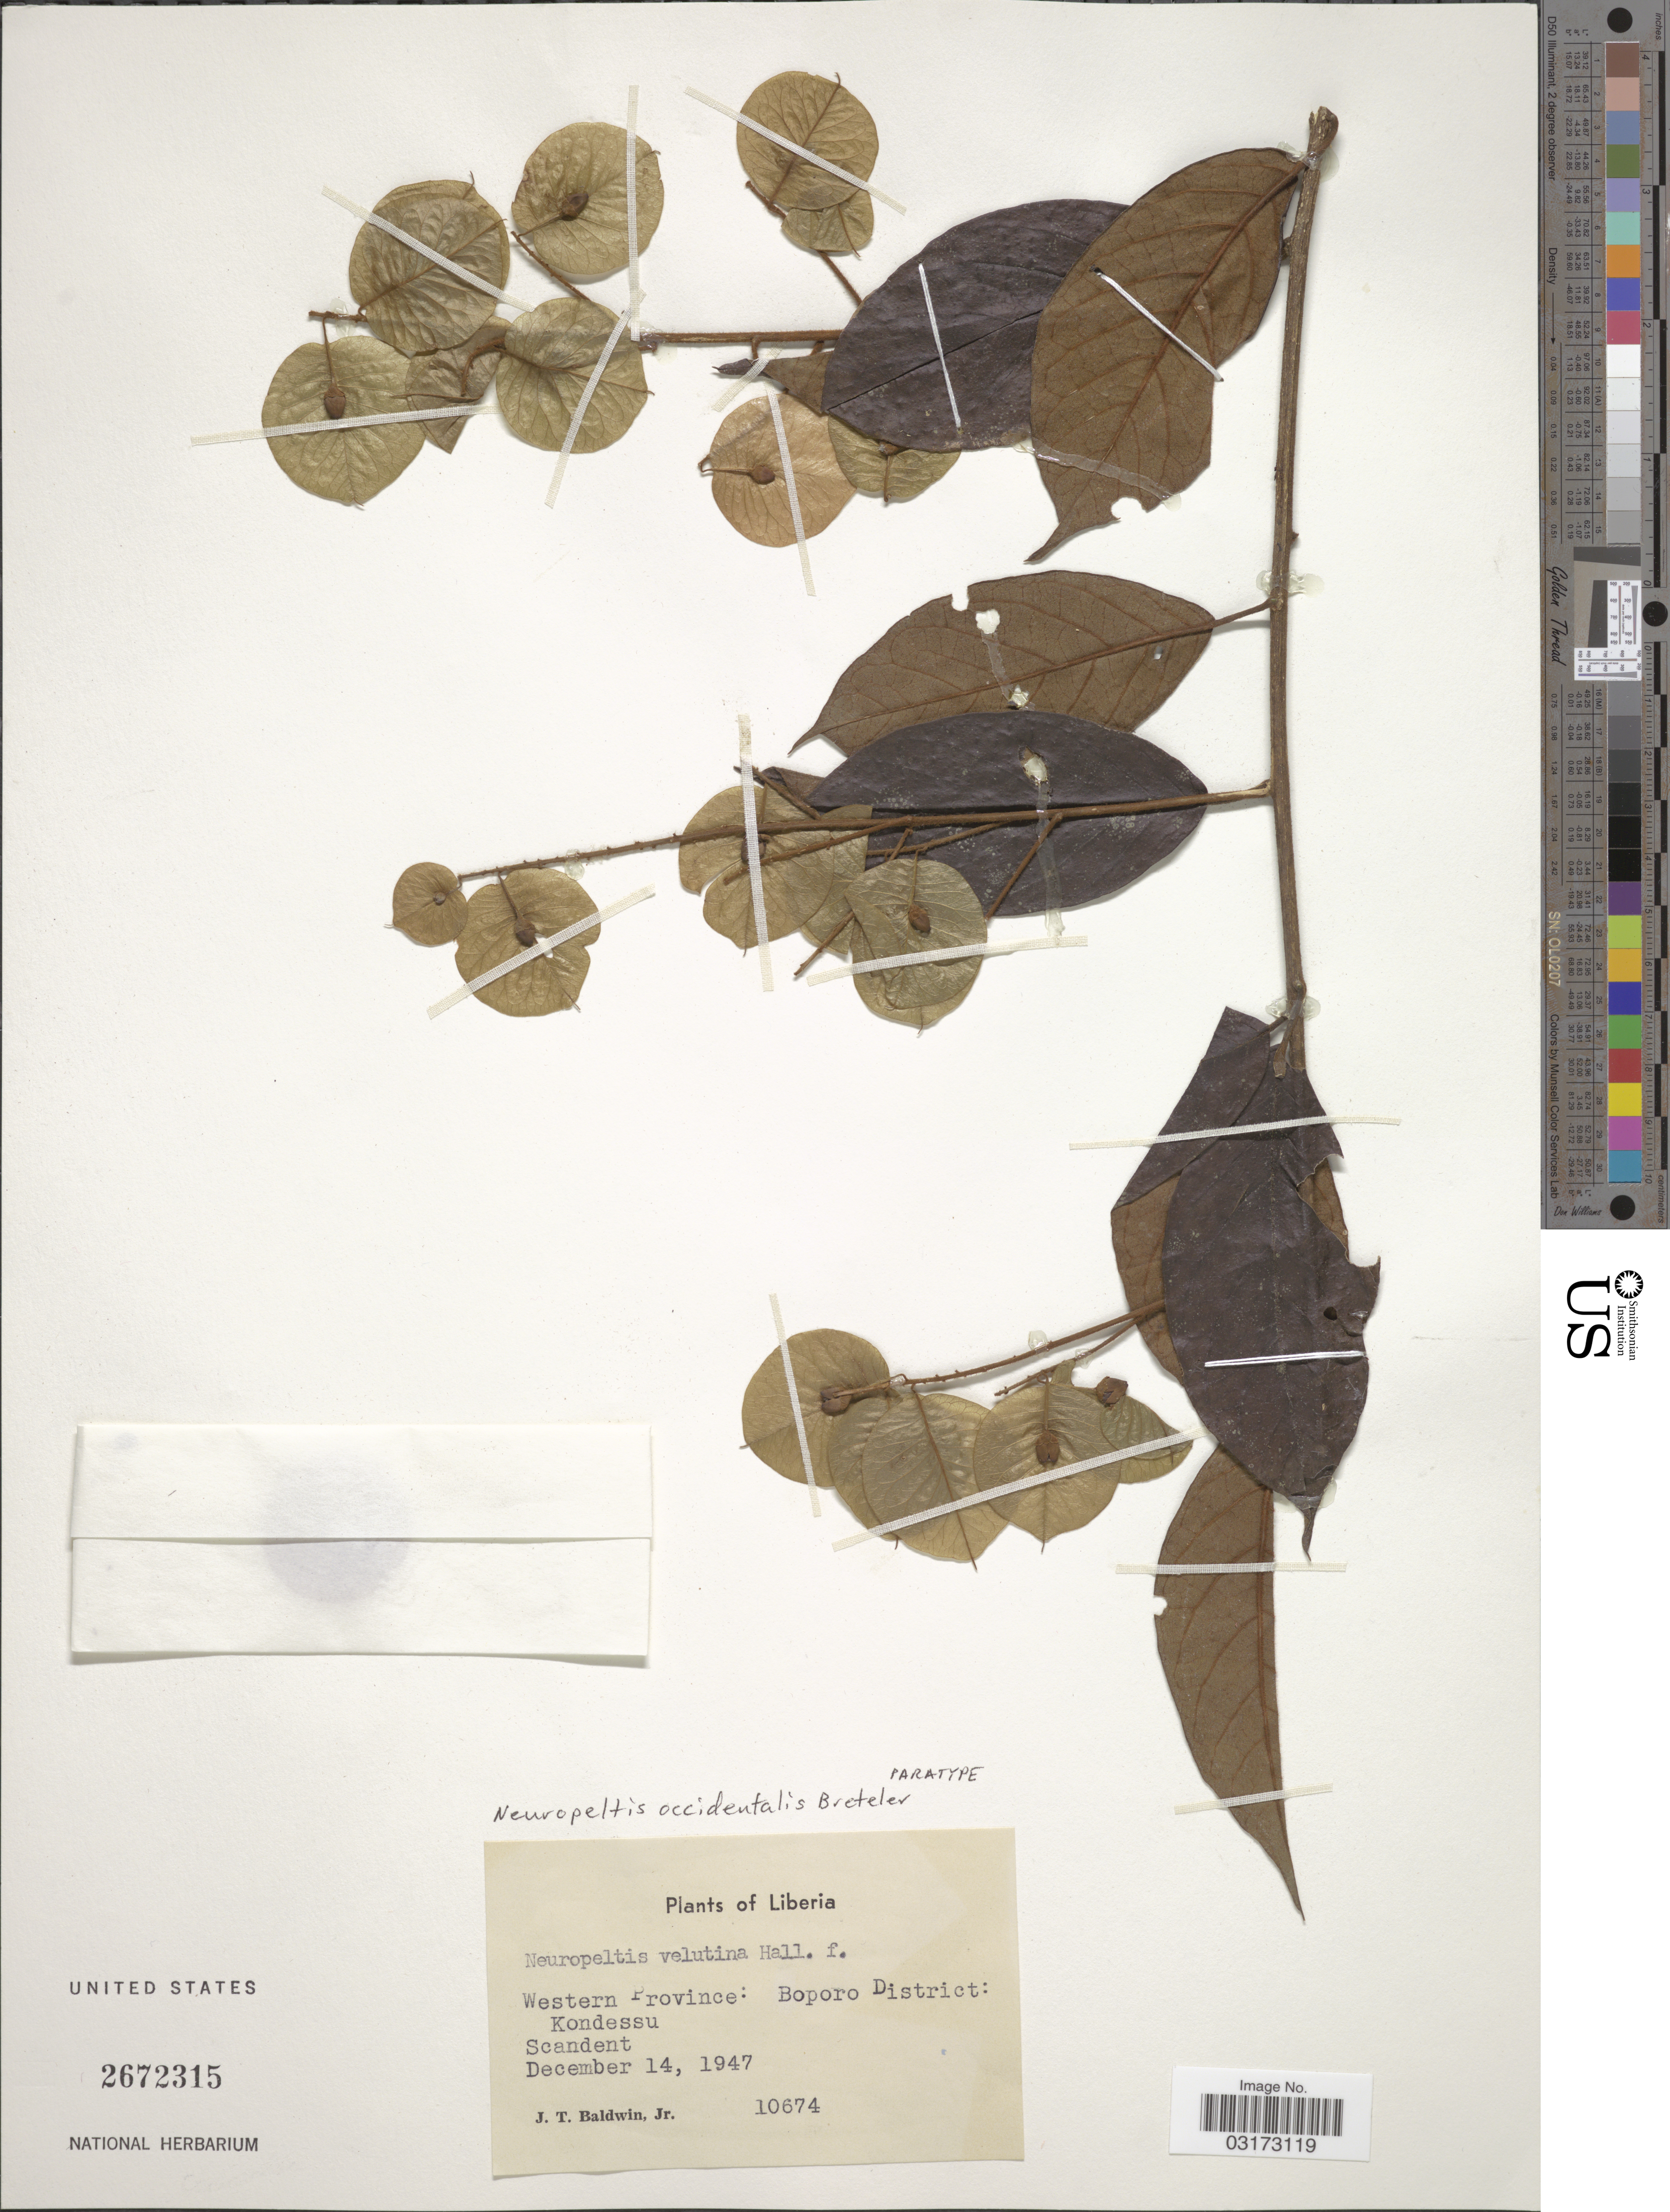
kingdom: Plantae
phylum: Tracheophyta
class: Magnoliopsida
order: Solanales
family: Convolvulaceae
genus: Neuropeltis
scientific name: Neuropeltis occidentalis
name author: Breteler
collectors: J. T. Baldwin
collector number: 10674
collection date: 1947-12-14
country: Liberia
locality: Western Province: Boporo District: Kondessu.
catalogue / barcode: US 2672315